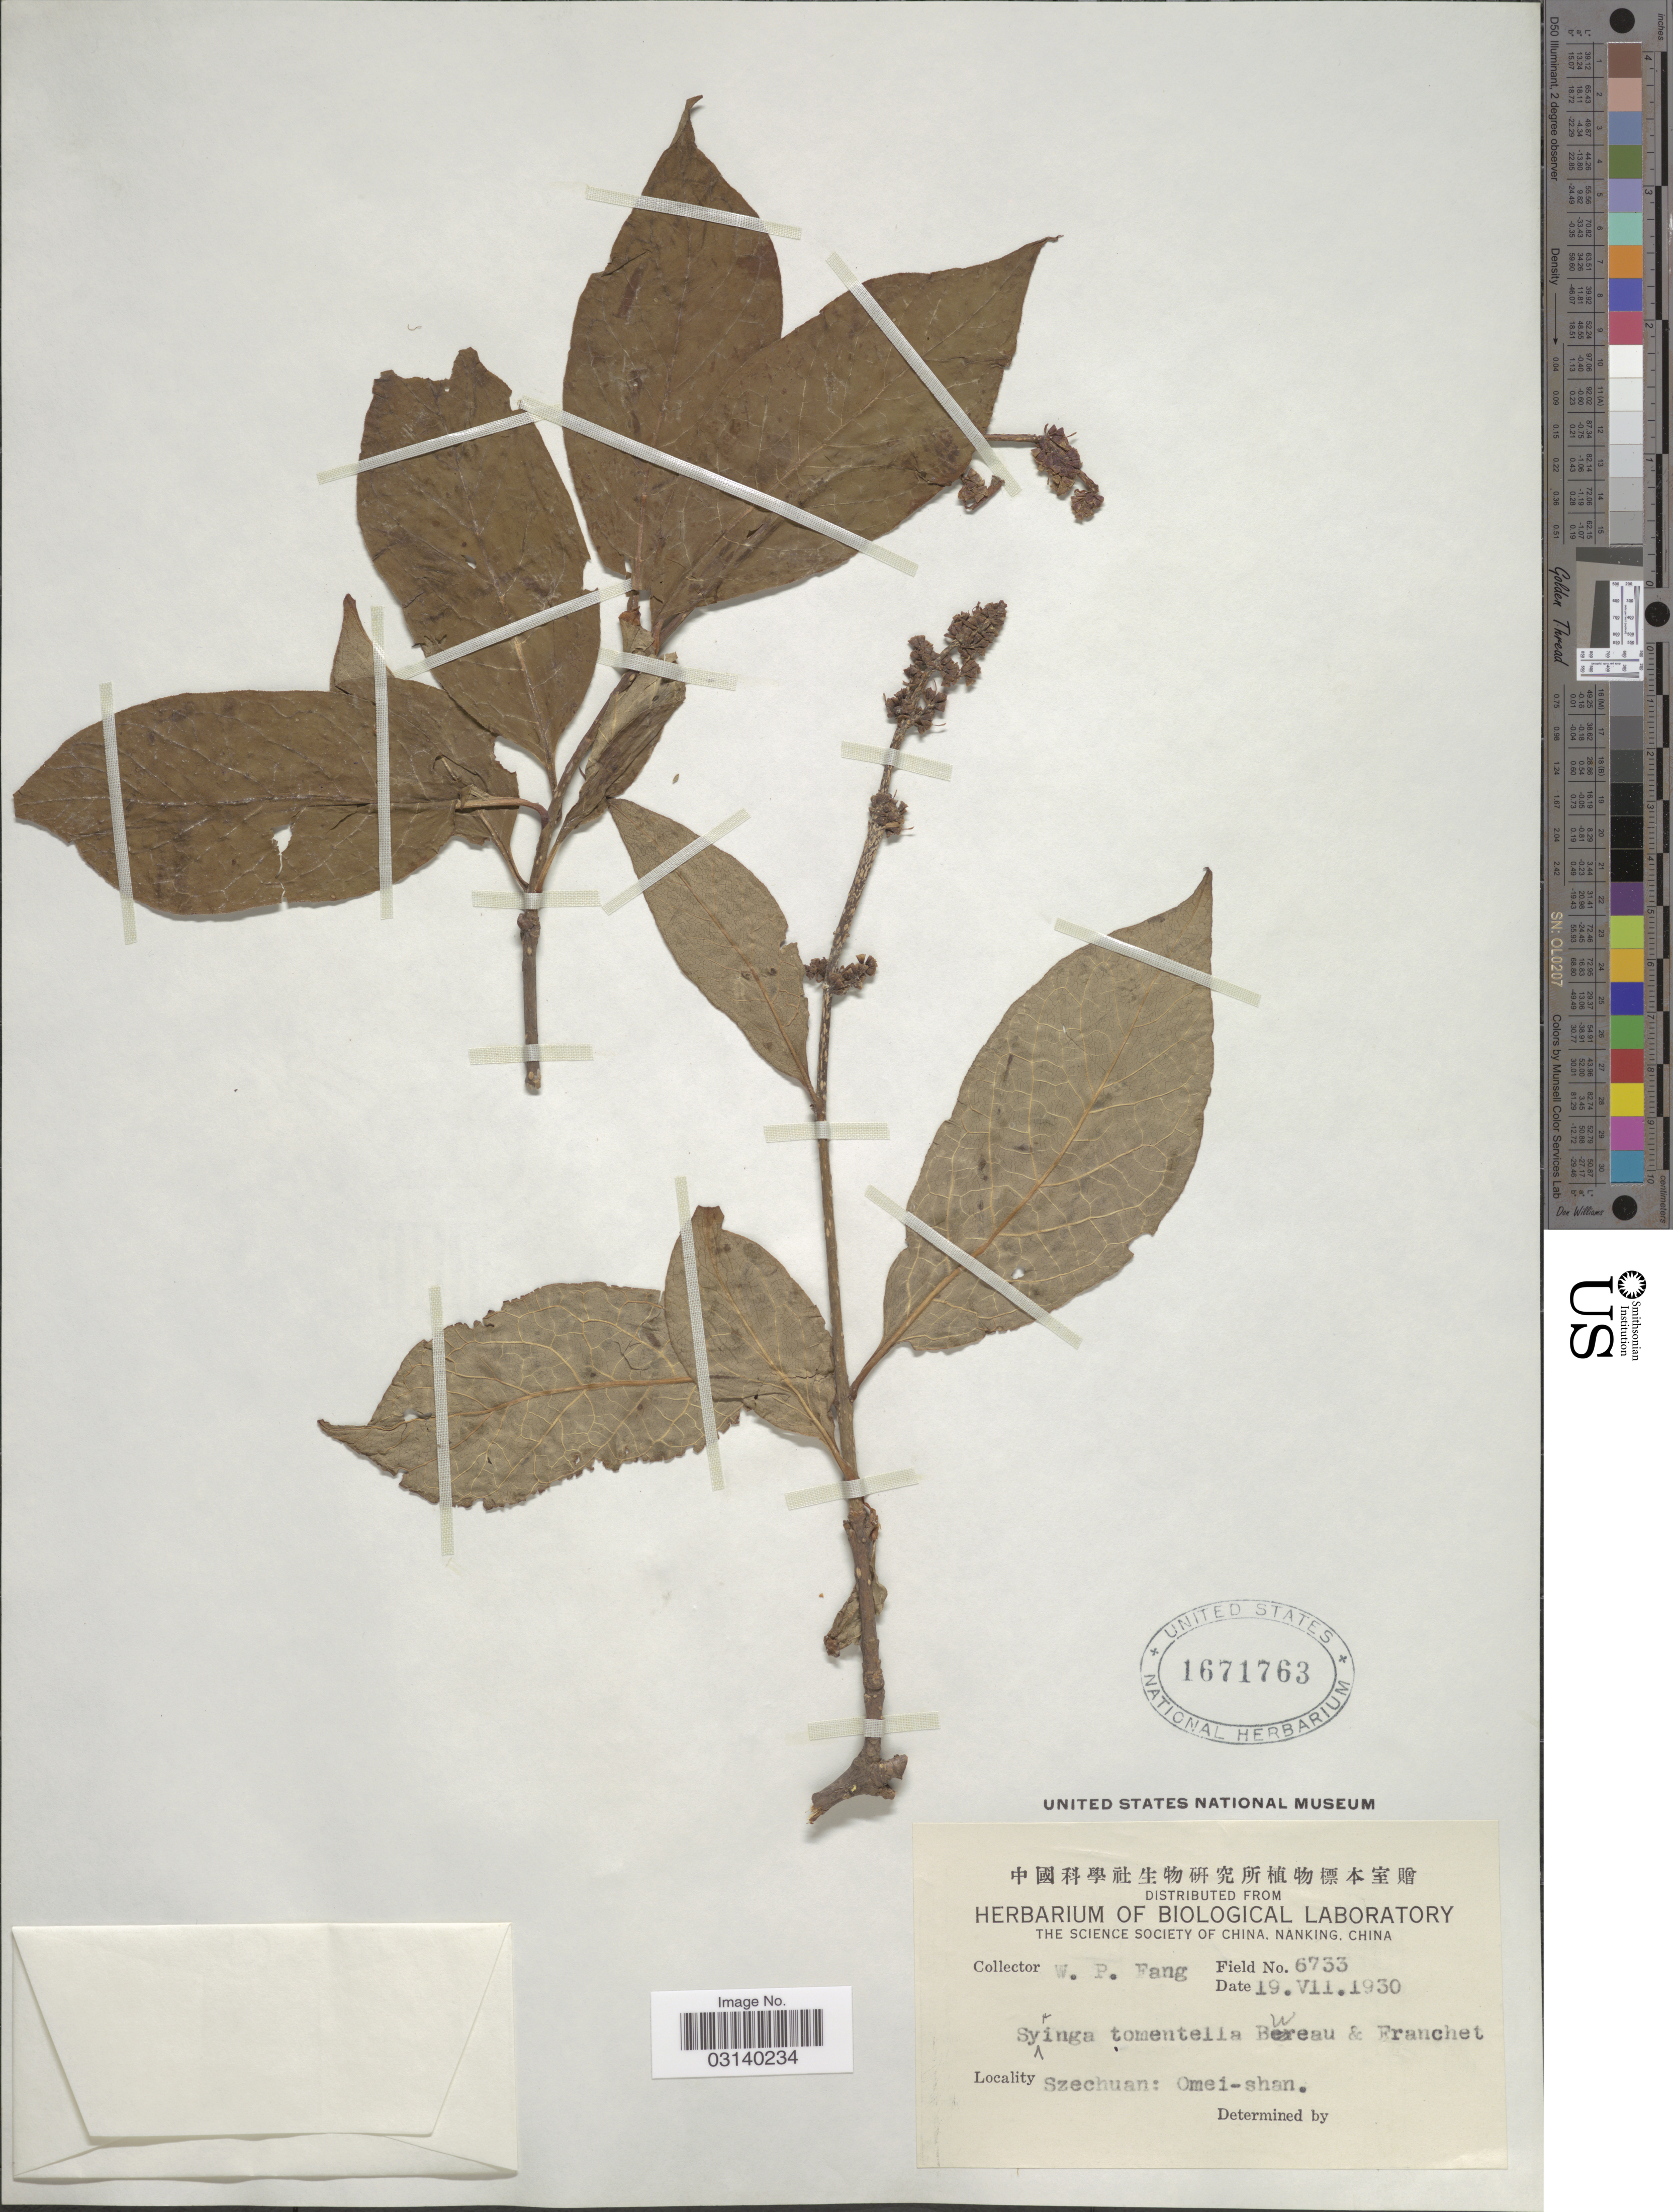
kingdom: Plantae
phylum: Tracheophyta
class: Magnoliopsida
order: Lamiales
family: Oleaceae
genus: Syringa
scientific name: Syringa tomentella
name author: Bureau & Franch.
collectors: W. P. Fang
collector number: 6733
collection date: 1930-07-19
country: China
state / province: Sichuan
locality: Szechuan: Omei-shan.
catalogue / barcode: US 1671763